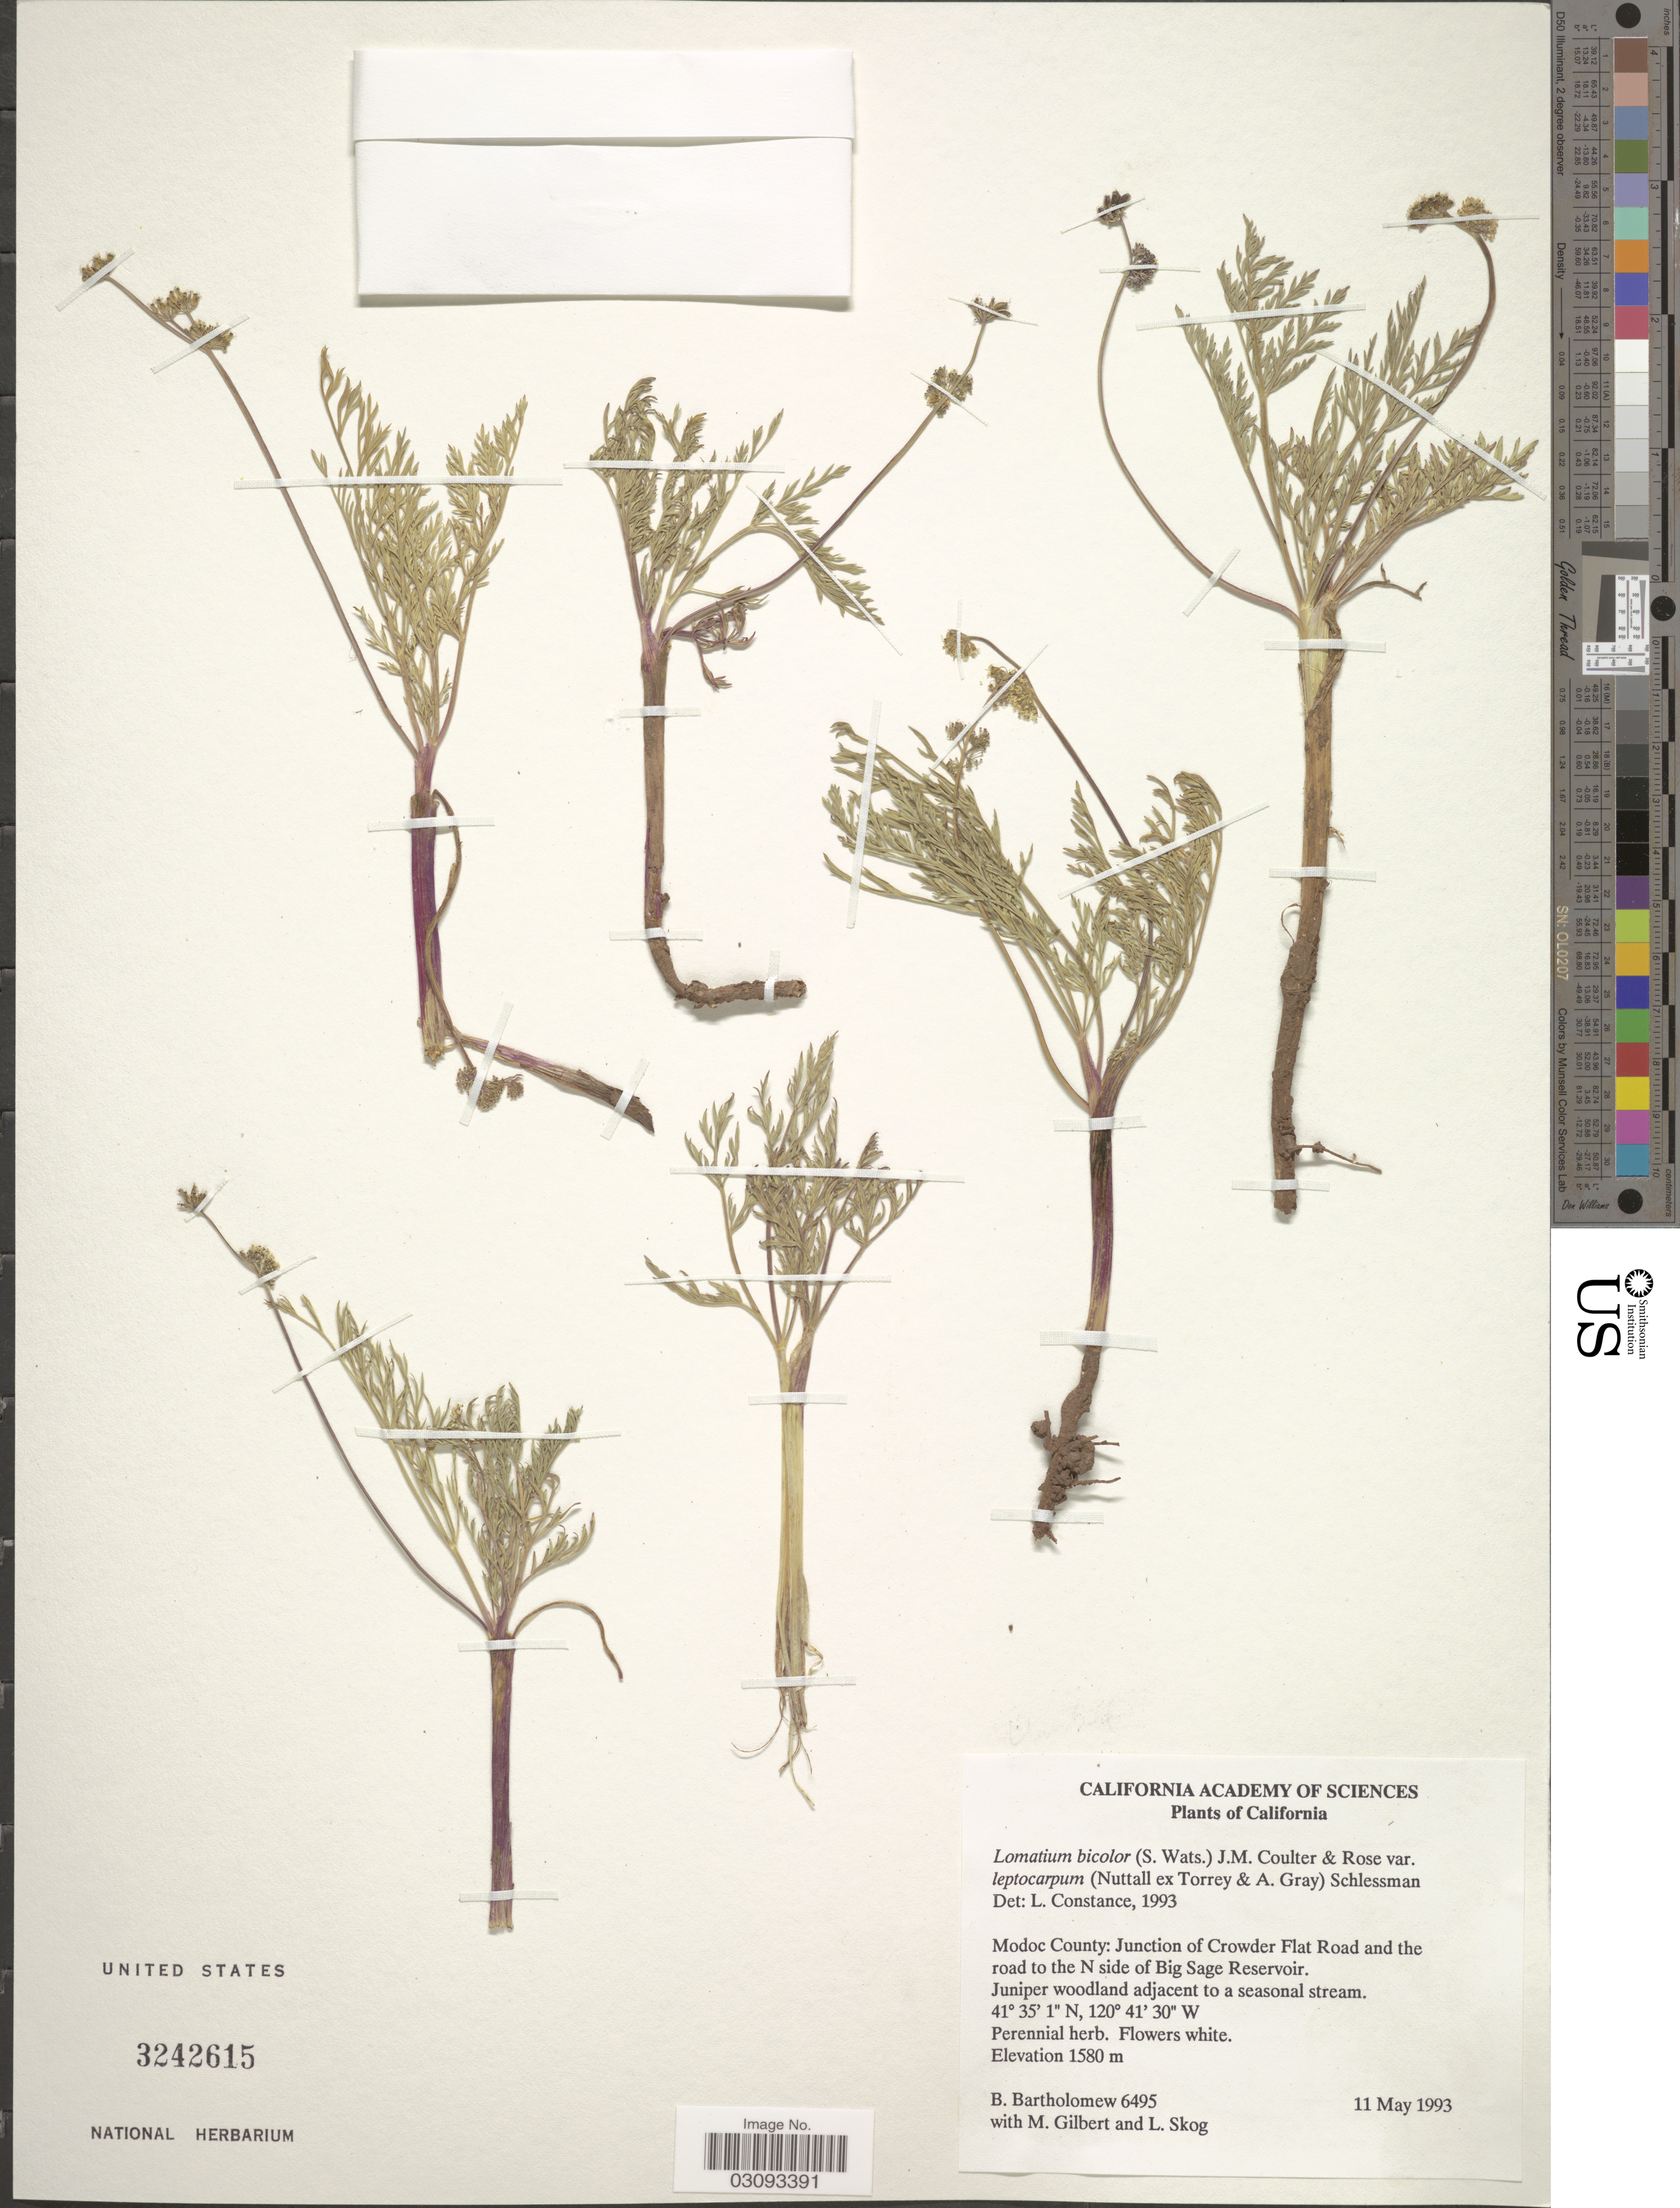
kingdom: Plantae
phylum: Tracheophyta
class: Magnoliopsida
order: Apiales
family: Apiaceae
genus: Lomatium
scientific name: Lomatium bicolor var. leptocarpum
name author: (Torr. & A. Gray) Schlessman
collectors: B. Bartholomew, M. Gilbert & L. E. Skog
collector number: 6495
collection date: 1993-05-11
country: United States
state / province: California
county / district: Modoc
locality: Modoc County: Junction of Crowder Flat Road and the road to the N side of Big Sage Reservoir.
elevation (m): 1580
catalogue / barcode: US 3242615